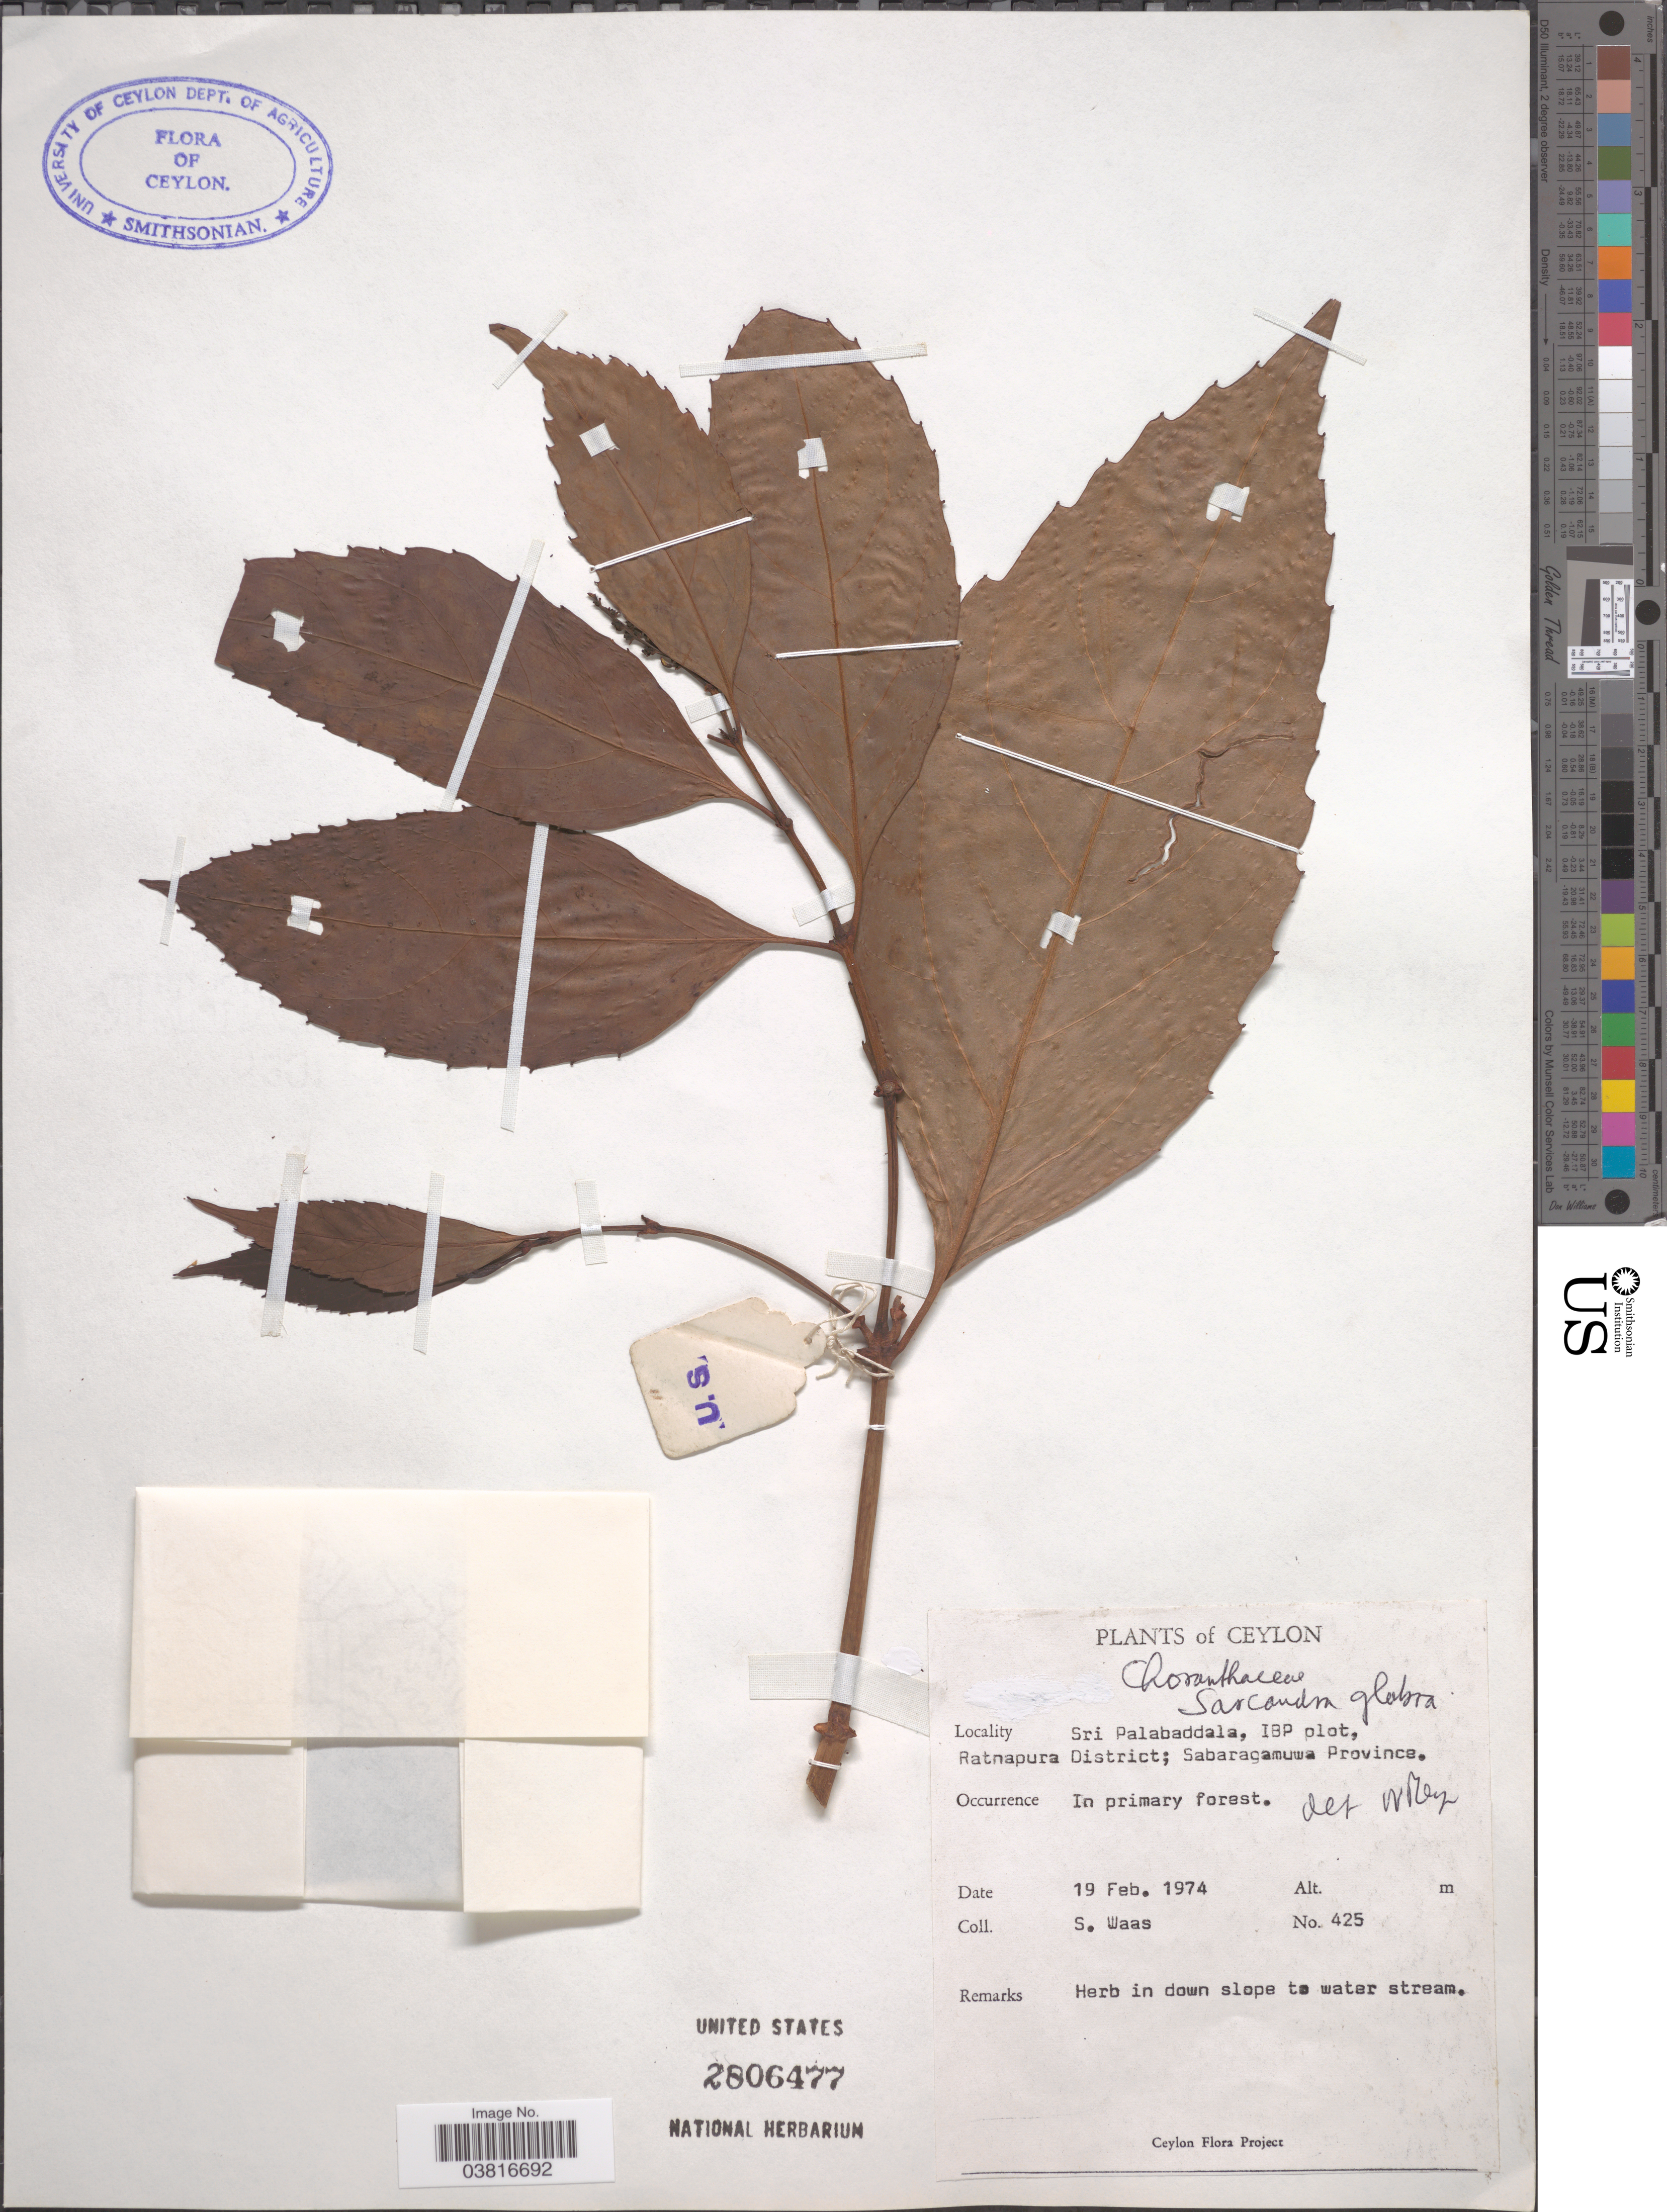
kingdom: Plantae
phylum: Tracheophyta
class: Magnoliopsida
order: Chloranthales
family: Chloranthaceae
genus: Sarcandra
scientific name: Sarcandra glabra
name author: (Thunb.) Nakai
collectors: S. Waas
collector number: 425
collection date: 1974-02-19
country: Sri Lanka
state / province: Sabaragamuwa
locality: Ceylon. Sri Palabaddala, IBP plot, Ratnapura District.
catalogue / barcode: US 2806477